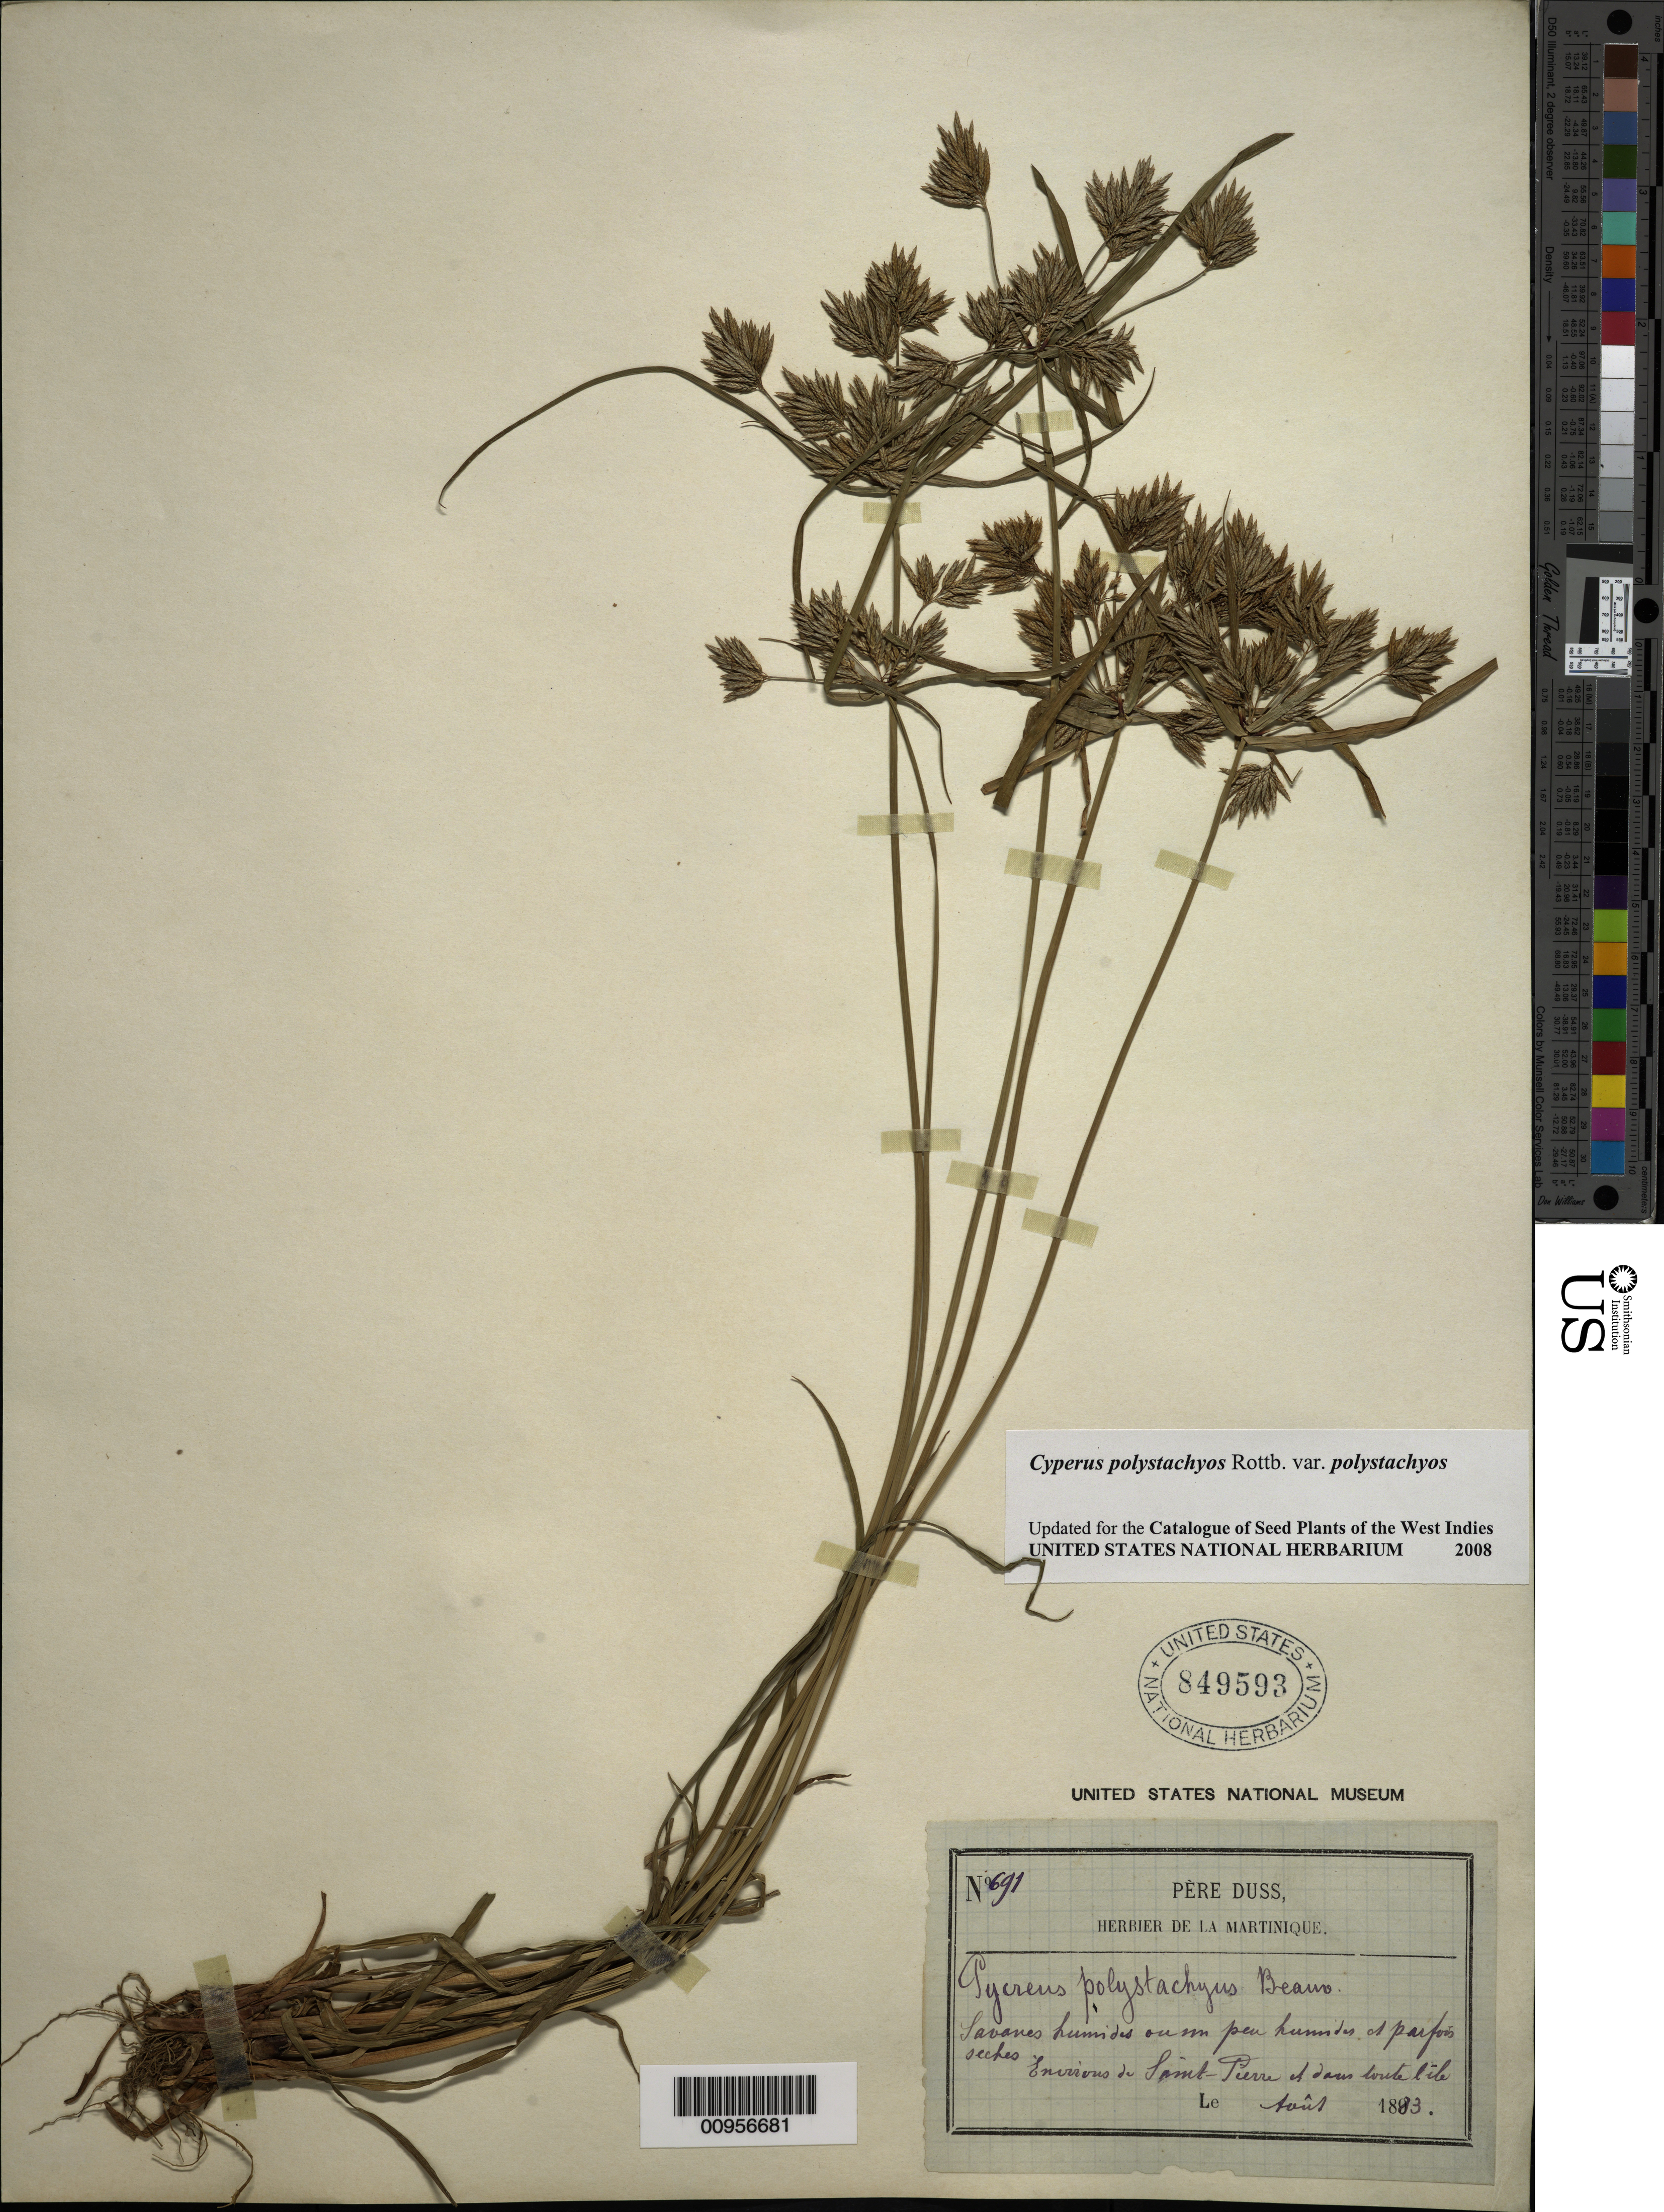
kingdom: Plantae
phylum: Tracheophyta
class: Liliopsida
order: Poales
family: Cyperaceae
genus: Cyperus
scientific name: Cyperus polystachyos var. polystachyos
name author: Rottb.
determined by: Strong, M. T., (US), Smithsonian Institution - National Museum of Natural History (UNITED STATES)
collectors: Père Duss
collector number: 691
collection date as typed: Aug 1883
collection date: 1883-08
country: Martinique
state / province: Saint-Pierre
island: Martinique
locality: Environs de St. Pierre et dans "lute" l'ile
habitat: Savanes humides ou "in pen" humides et parfois seches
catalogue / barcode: US 849593